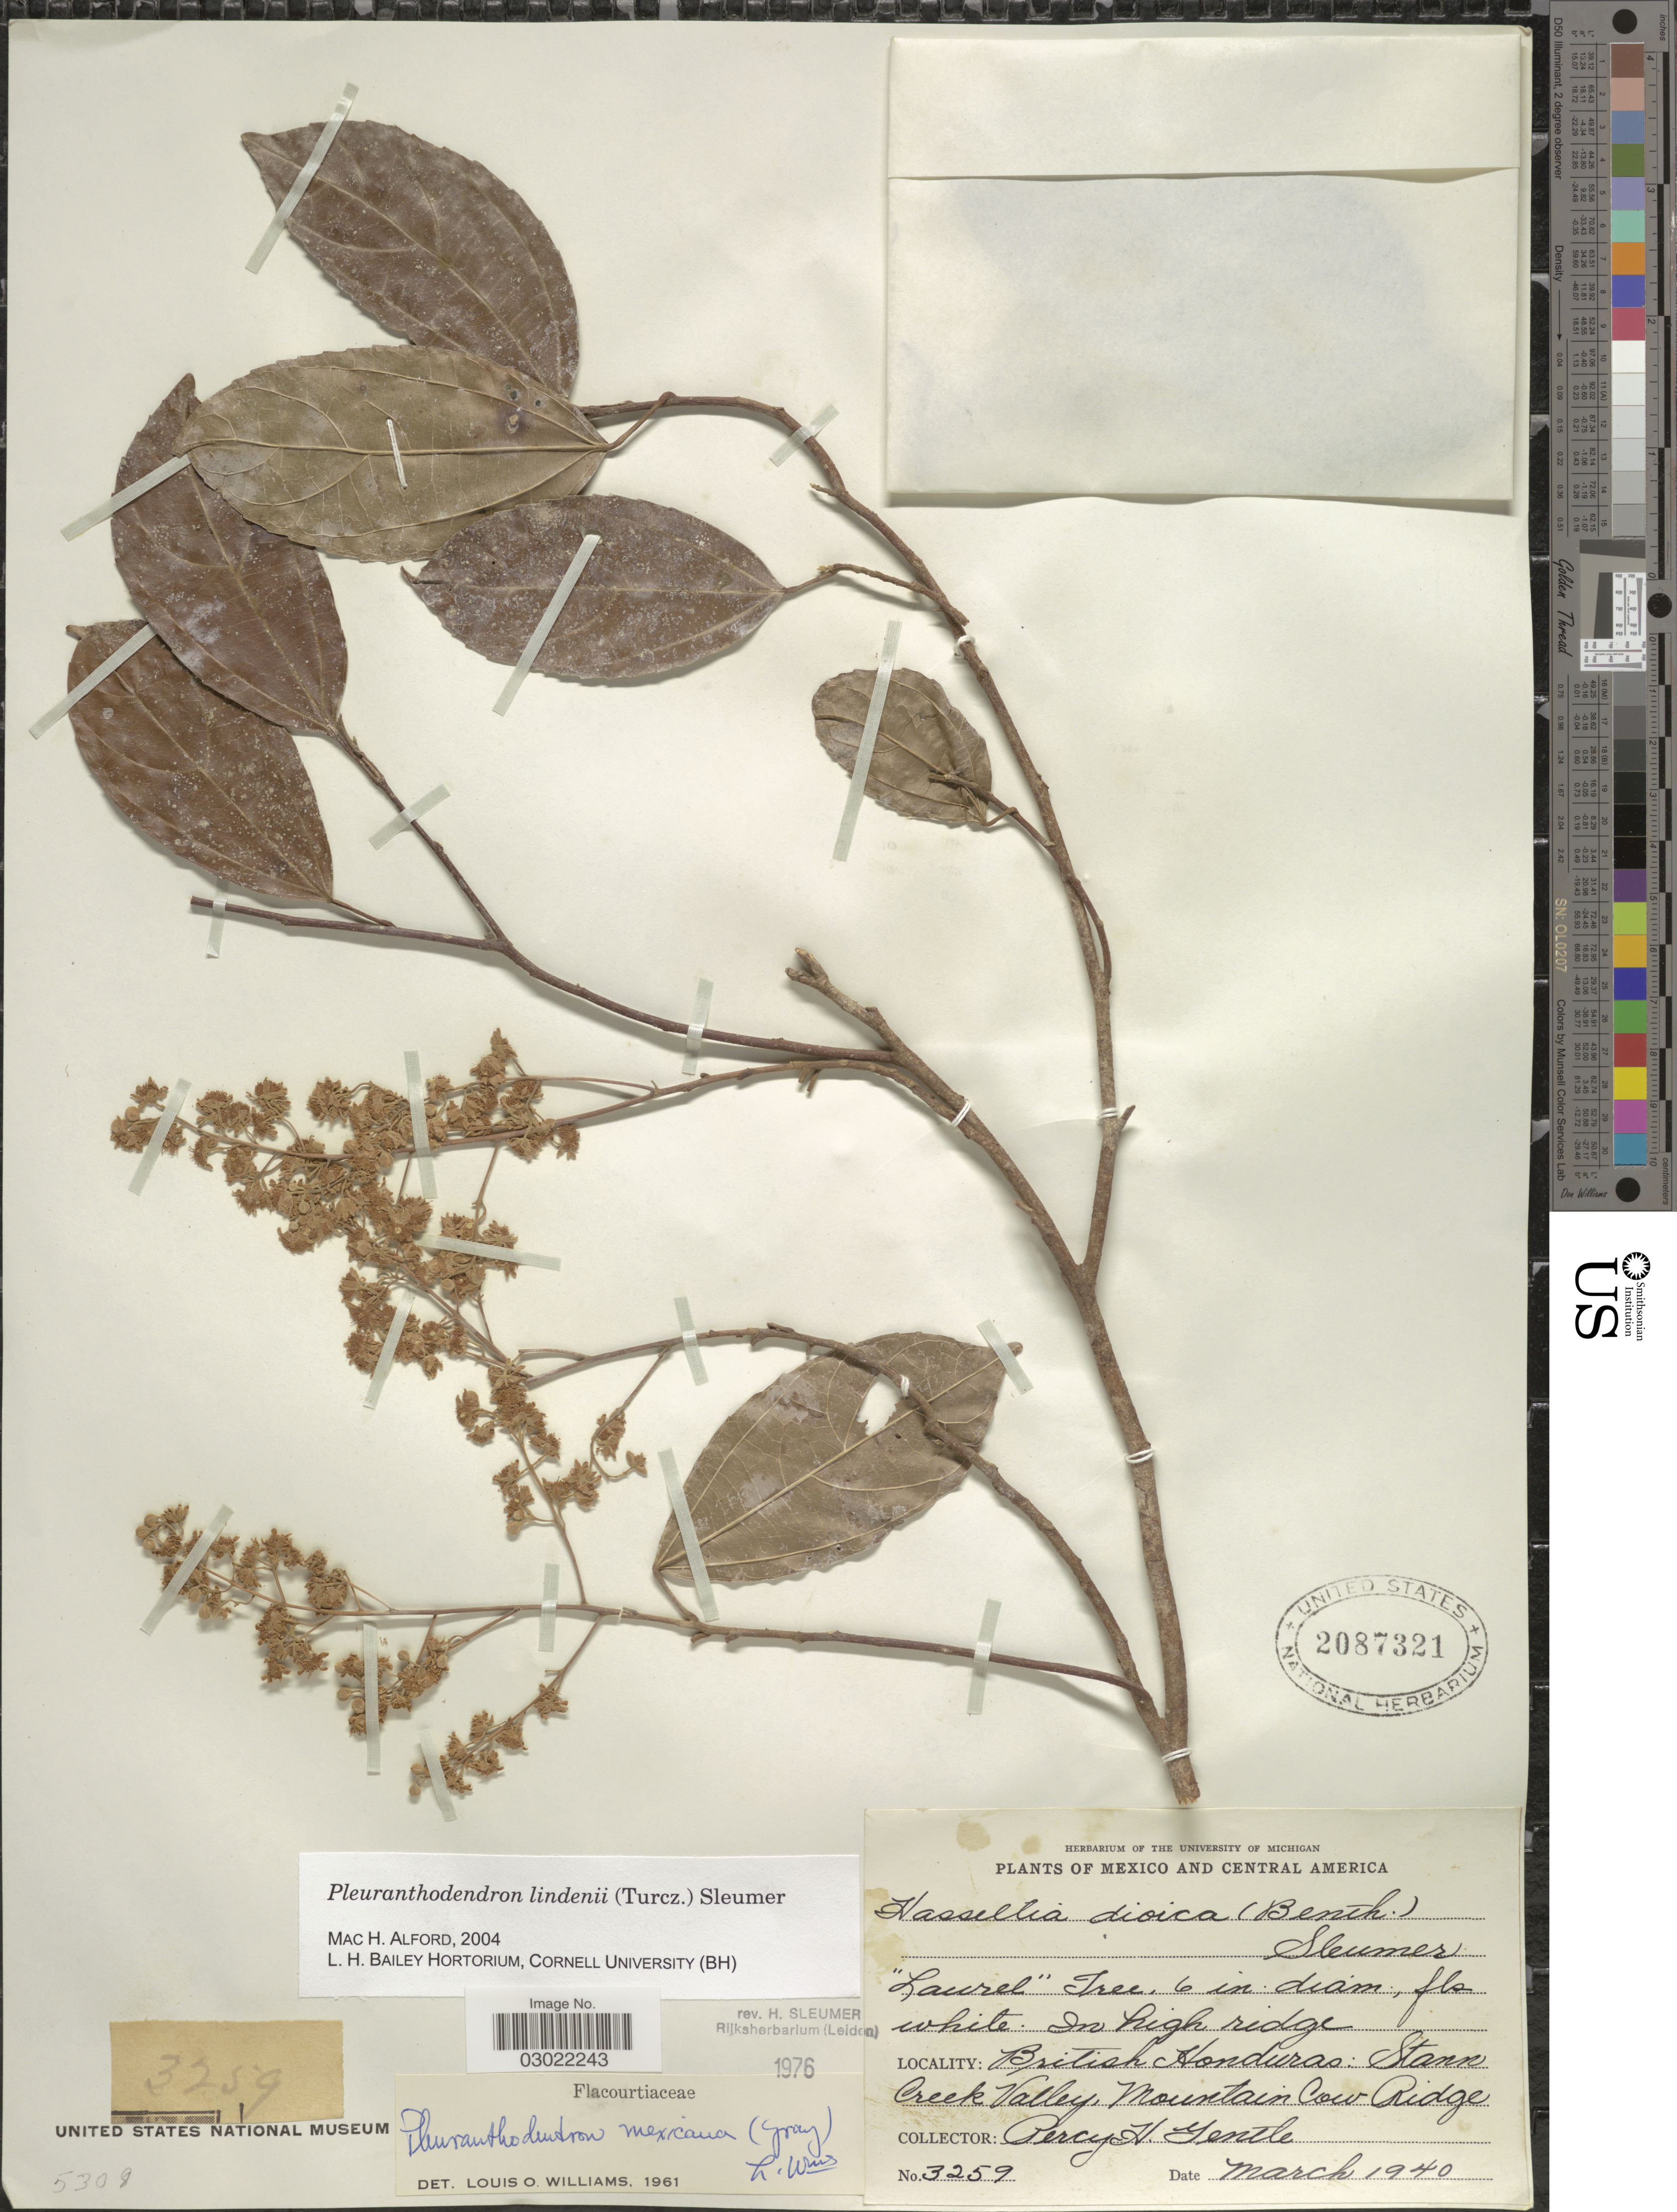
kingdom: Plantae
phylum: Tracheophyta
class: Magnoliopsida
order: Malpighiales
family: Salicaceae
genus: Pleuranthodendron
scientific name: Pleuranthodendron lindenii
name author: (Turcz.) Sleumer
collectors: P. H. Gentle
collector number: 3259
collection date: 1940-03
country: Belize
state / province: Stann Creek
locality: British Honduras: Stann Creek Valley, Mountain Cow Ridge.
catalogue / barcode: US 2087321